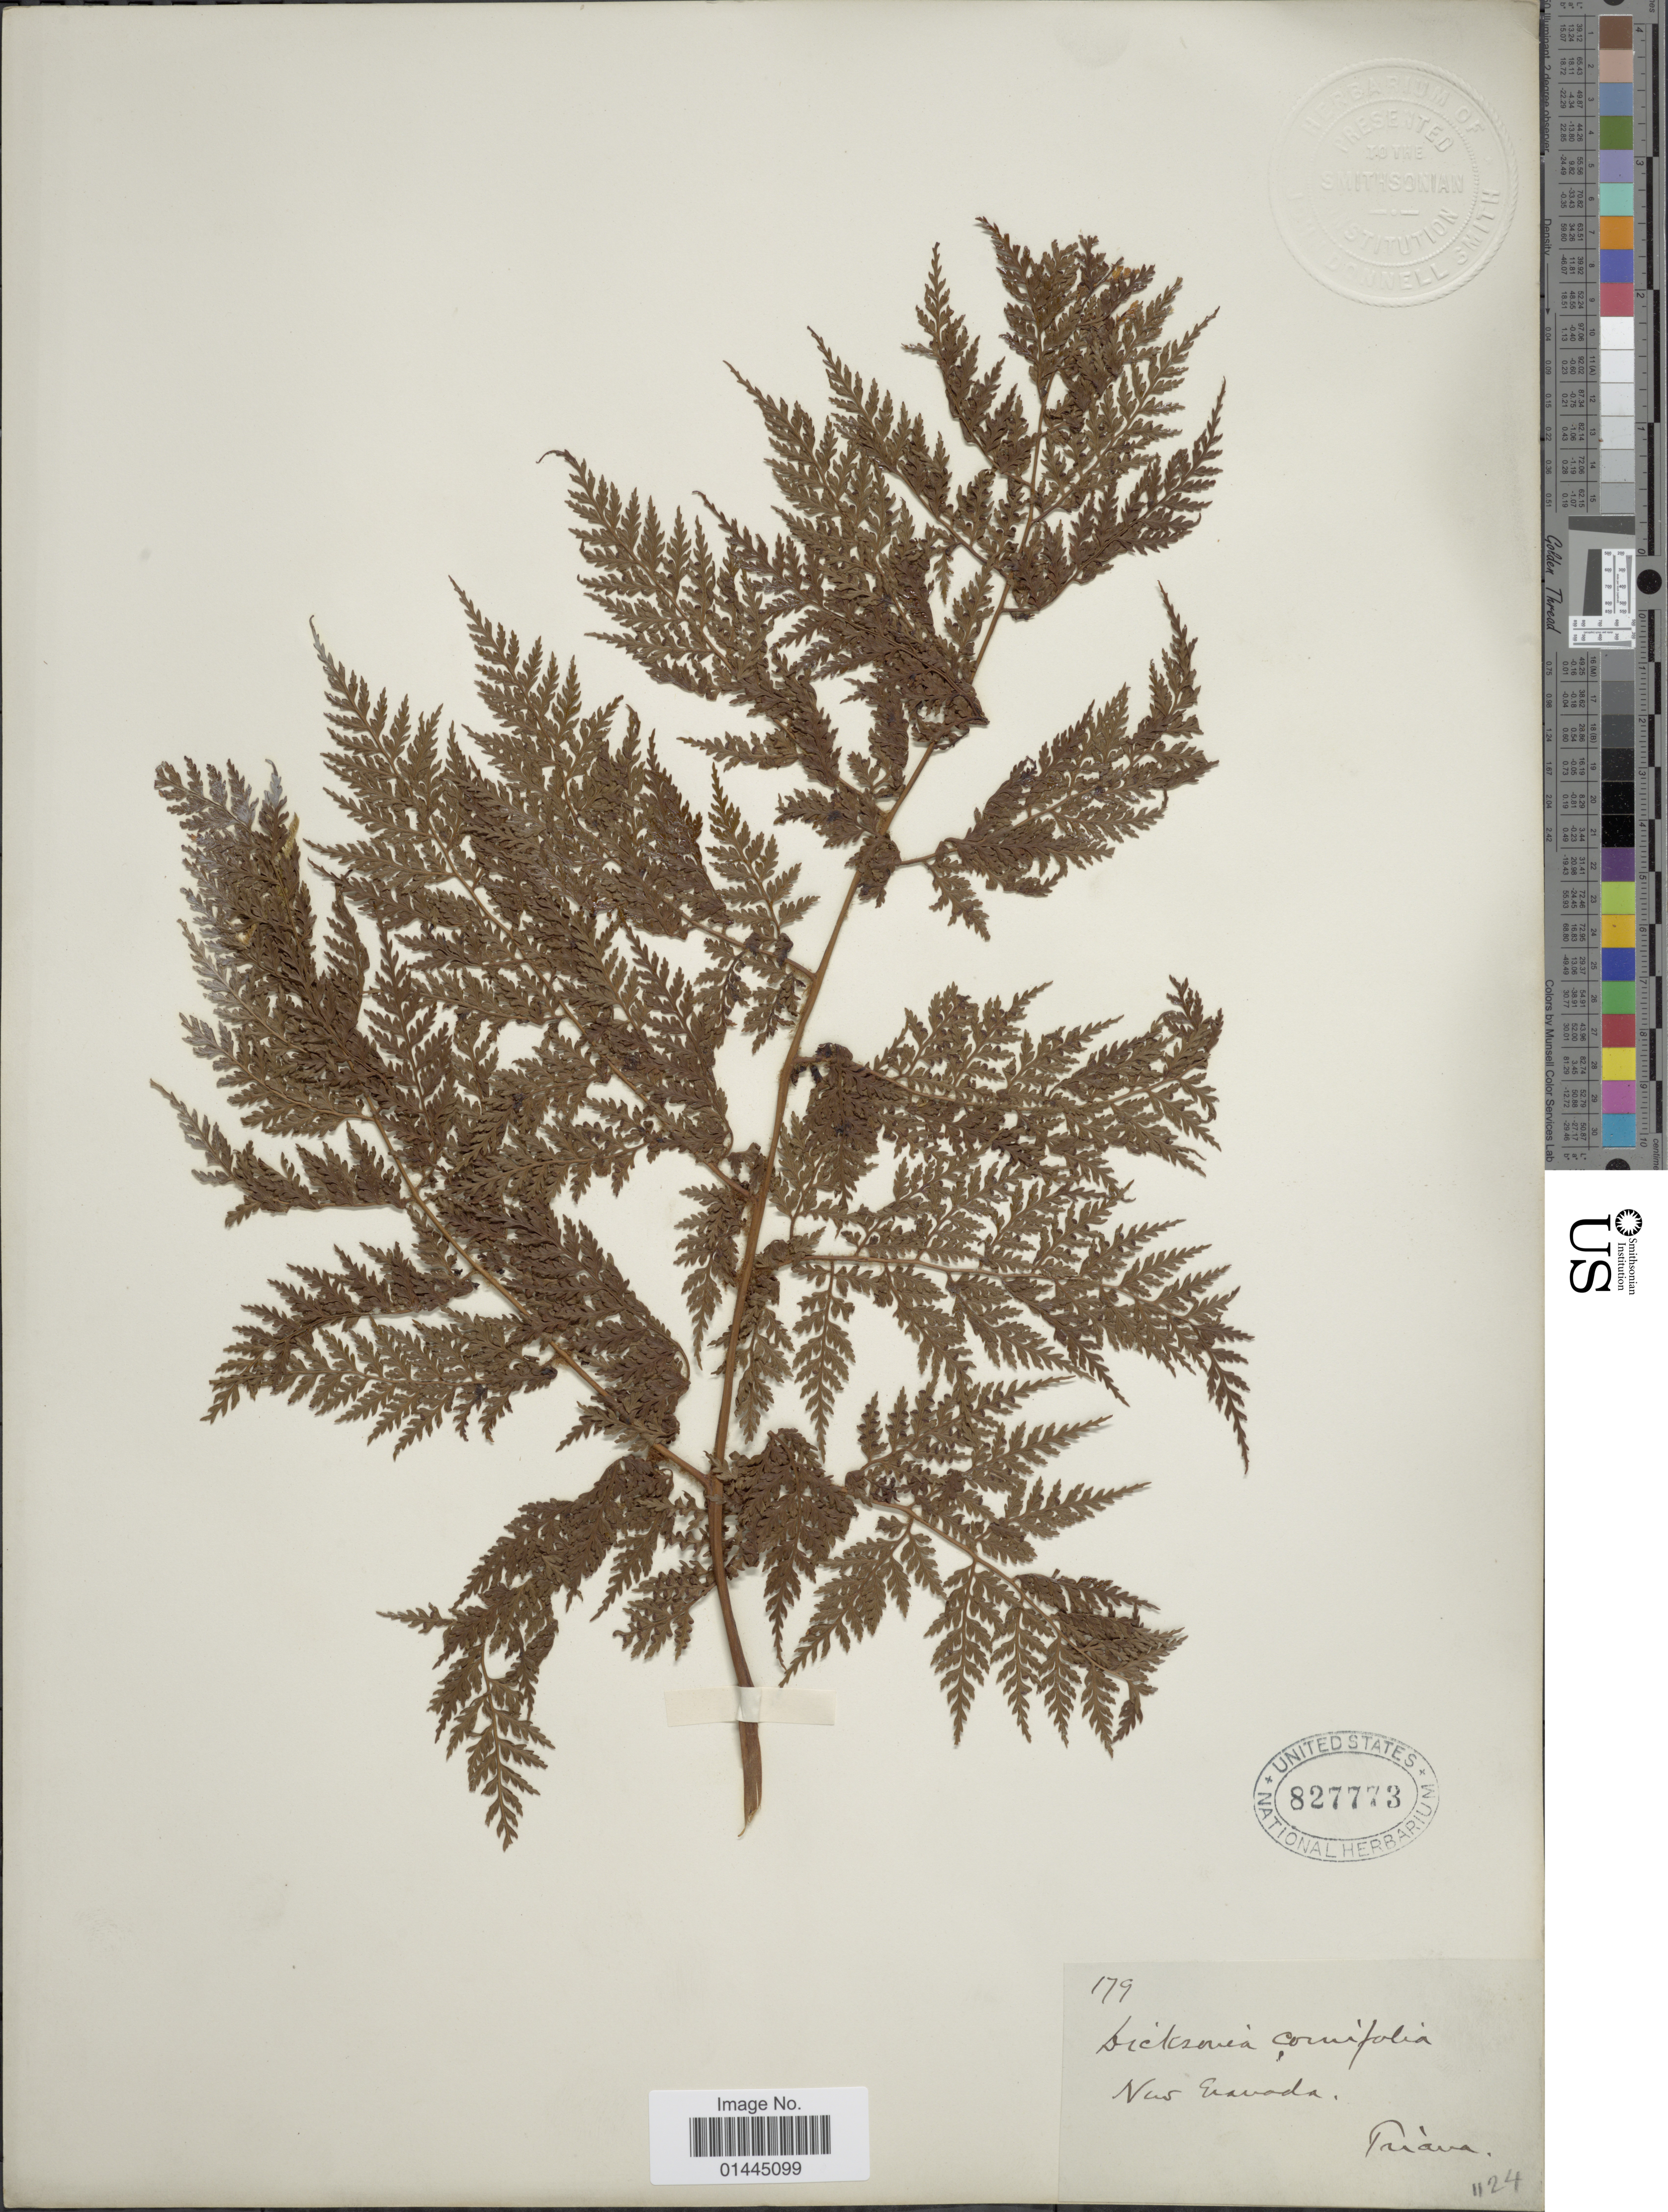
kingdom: Plantae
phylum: Tracheophyta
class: Polypodiopsida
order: Cyatheales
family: Culcitaceae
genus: Culcita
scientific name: Culcita coniifolia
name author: (Hook.) Maxon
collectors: J. J. Triana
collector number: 1124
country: Colombia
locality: New Grenada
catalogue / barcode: US 827773